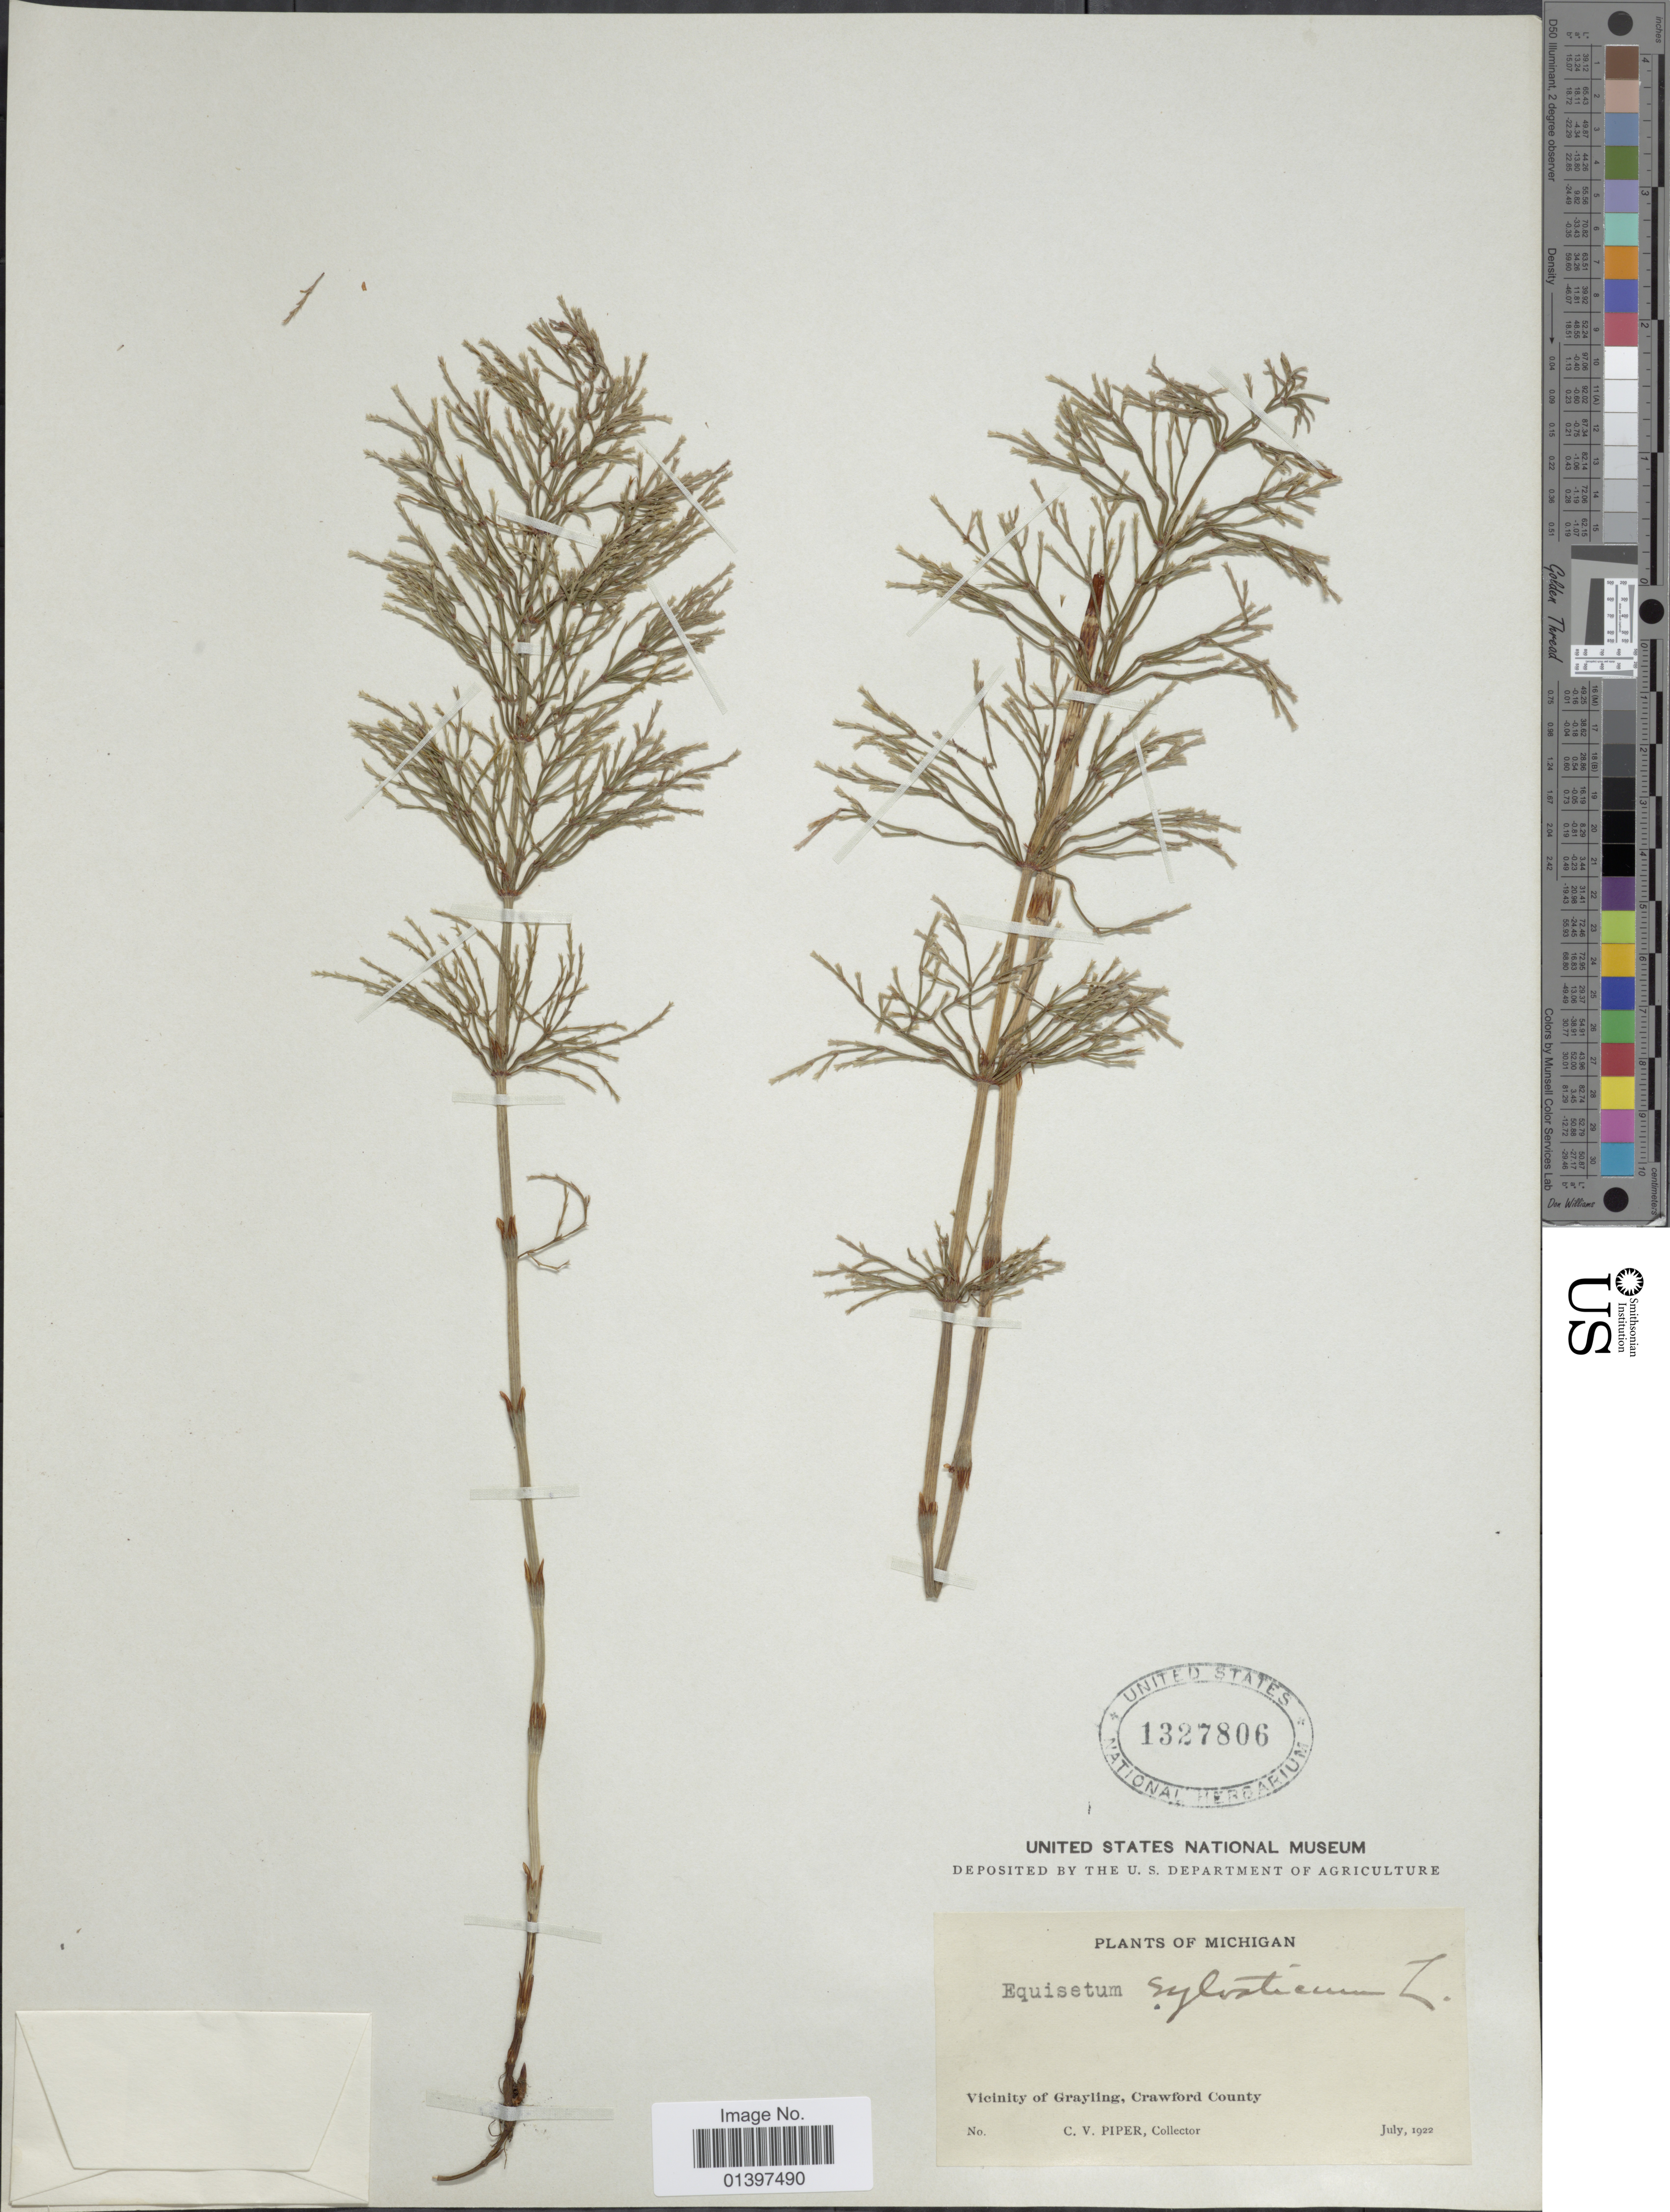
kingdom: Plantae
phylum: Tracheophyta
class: Polypodiopsida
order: Equisetales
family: Equisetaceae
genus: Equisetum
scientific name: Equisetum sylvaticum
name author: L.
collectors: C. V. Piper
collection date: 1922-07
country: United States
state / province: Michigan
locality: Vicinity of Grayling, Crawford county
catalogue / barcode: US 1327806